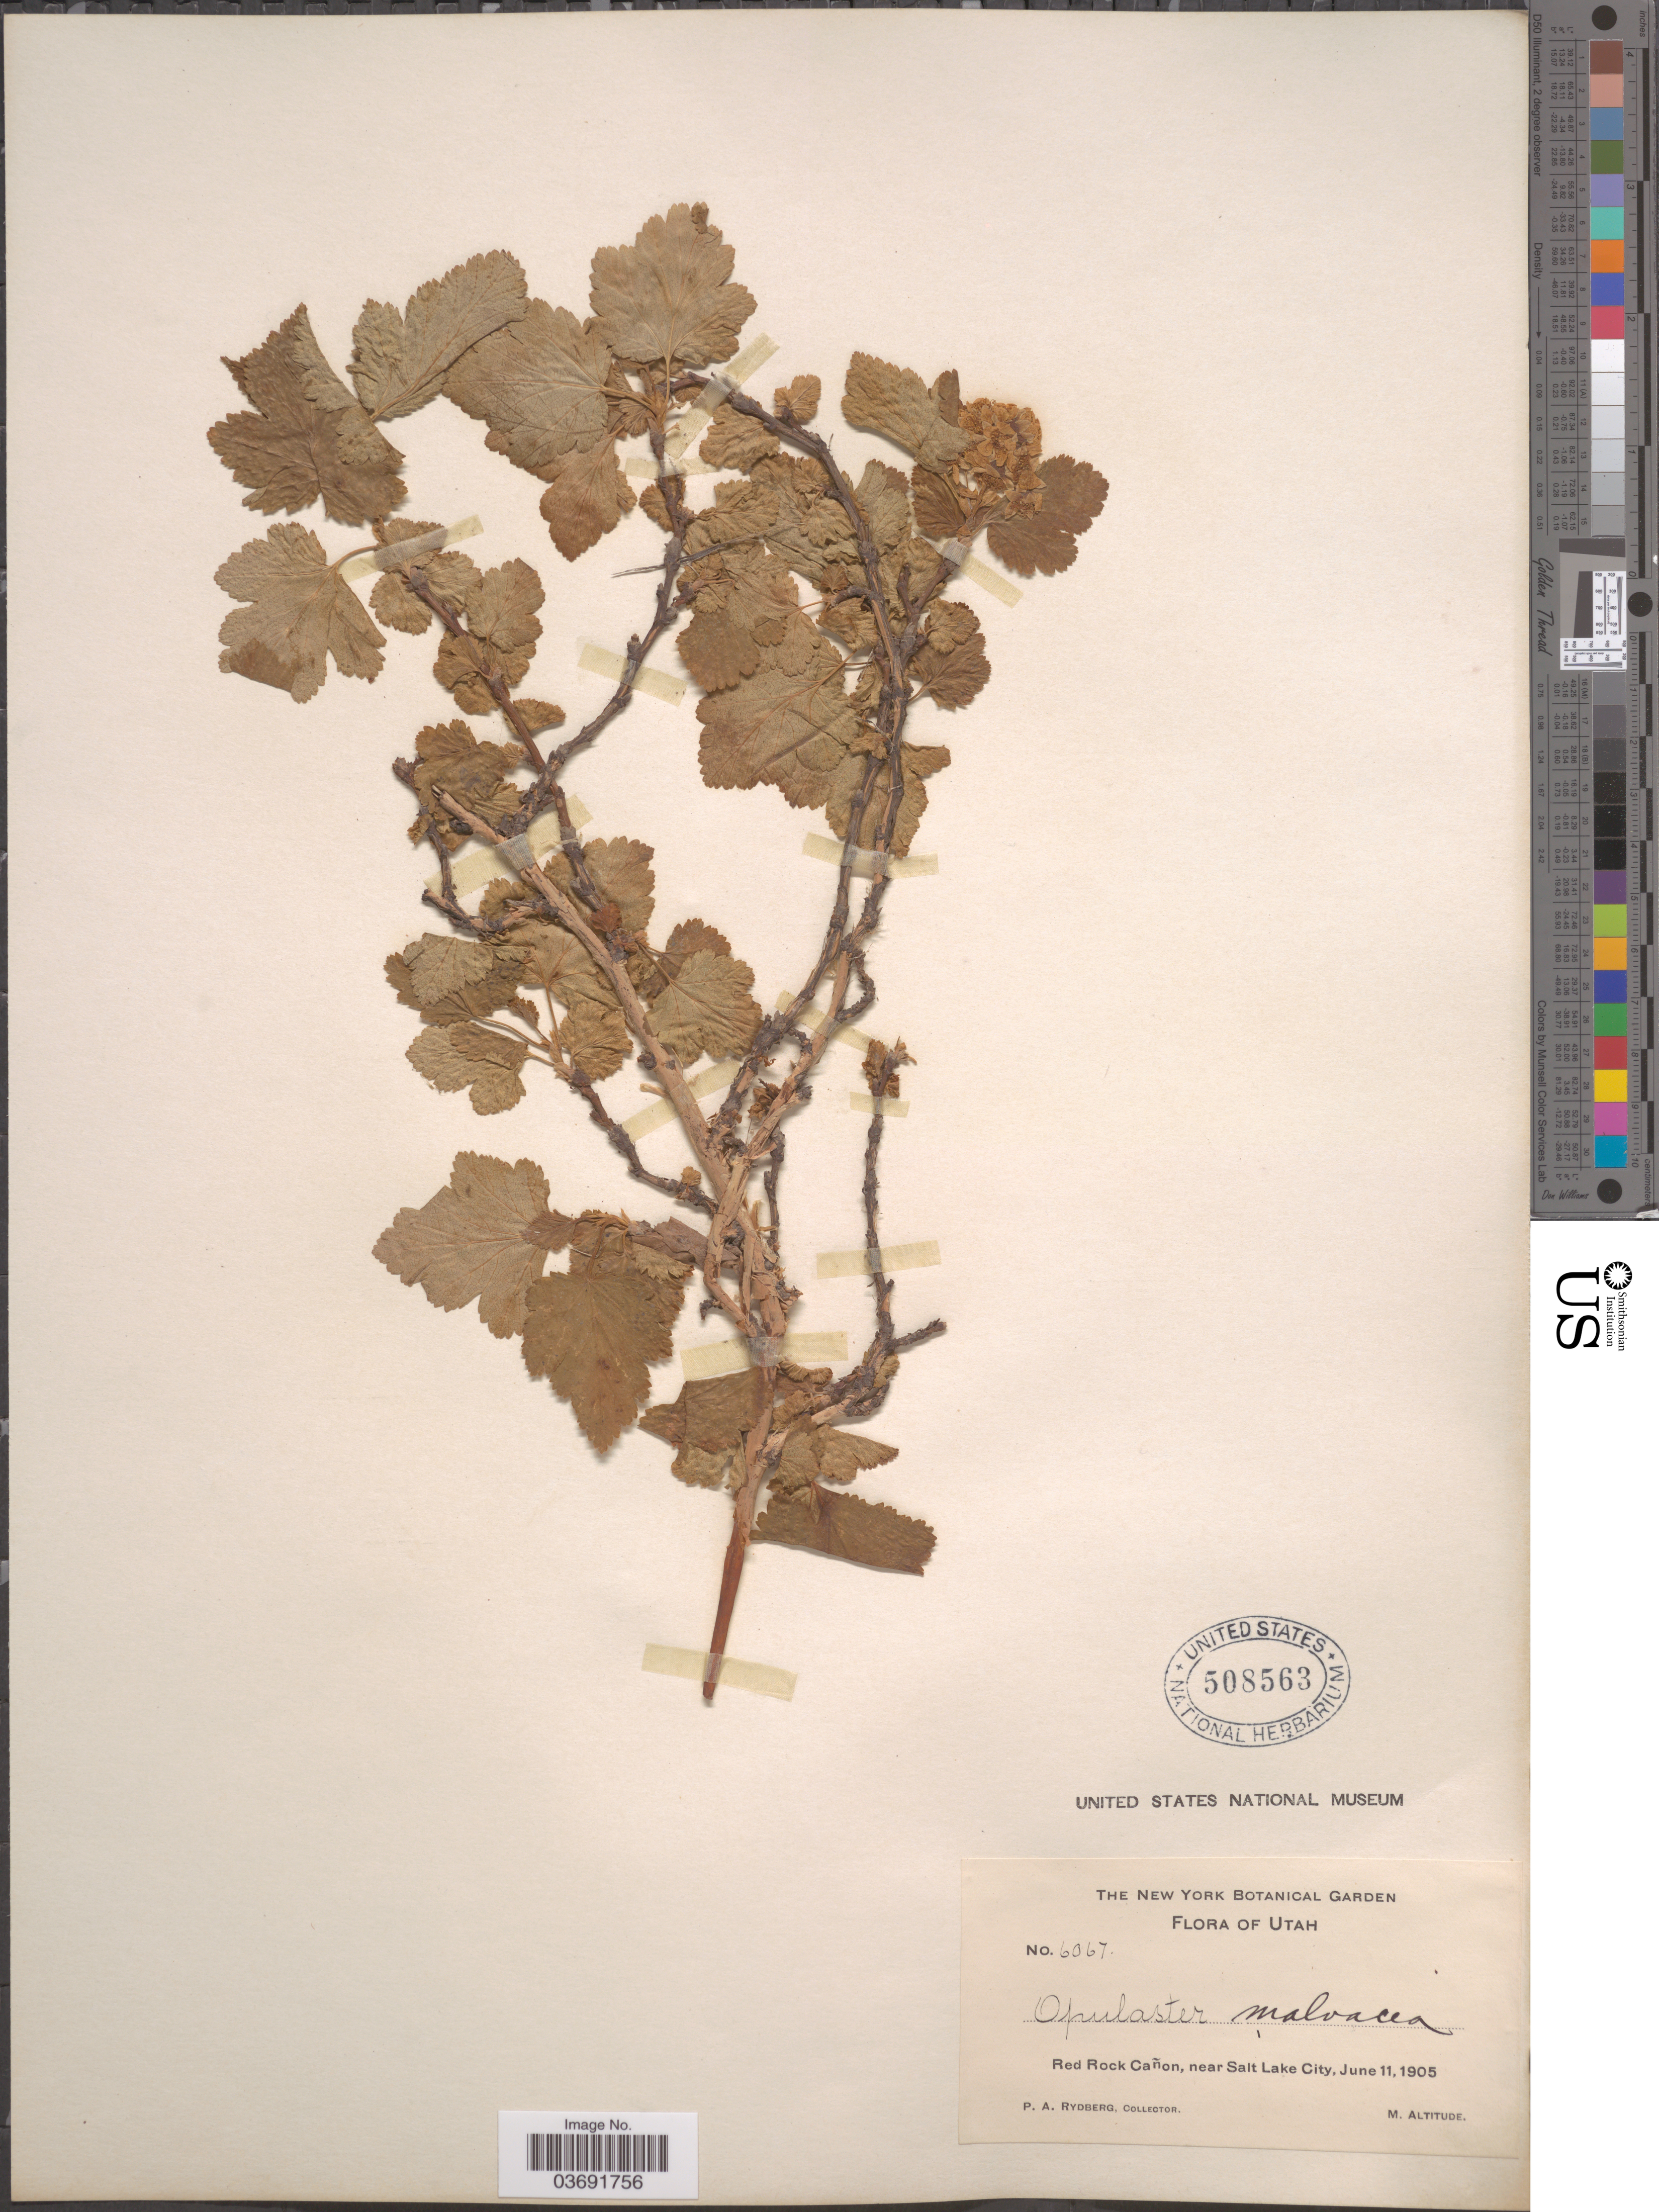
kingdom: Plantae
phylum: Tracheophyta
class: Magnoliopsida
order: Rosales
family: Rosaceae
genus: Physocarpus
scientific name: Physocarpus malvaceus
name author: (Greene) Kuntze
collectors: P. A. Rydberg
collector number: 6067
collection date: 1905-06-11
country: United States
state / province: Utah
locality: Red Rock Cañon, near Salt Lake City.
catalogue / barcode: US 508563